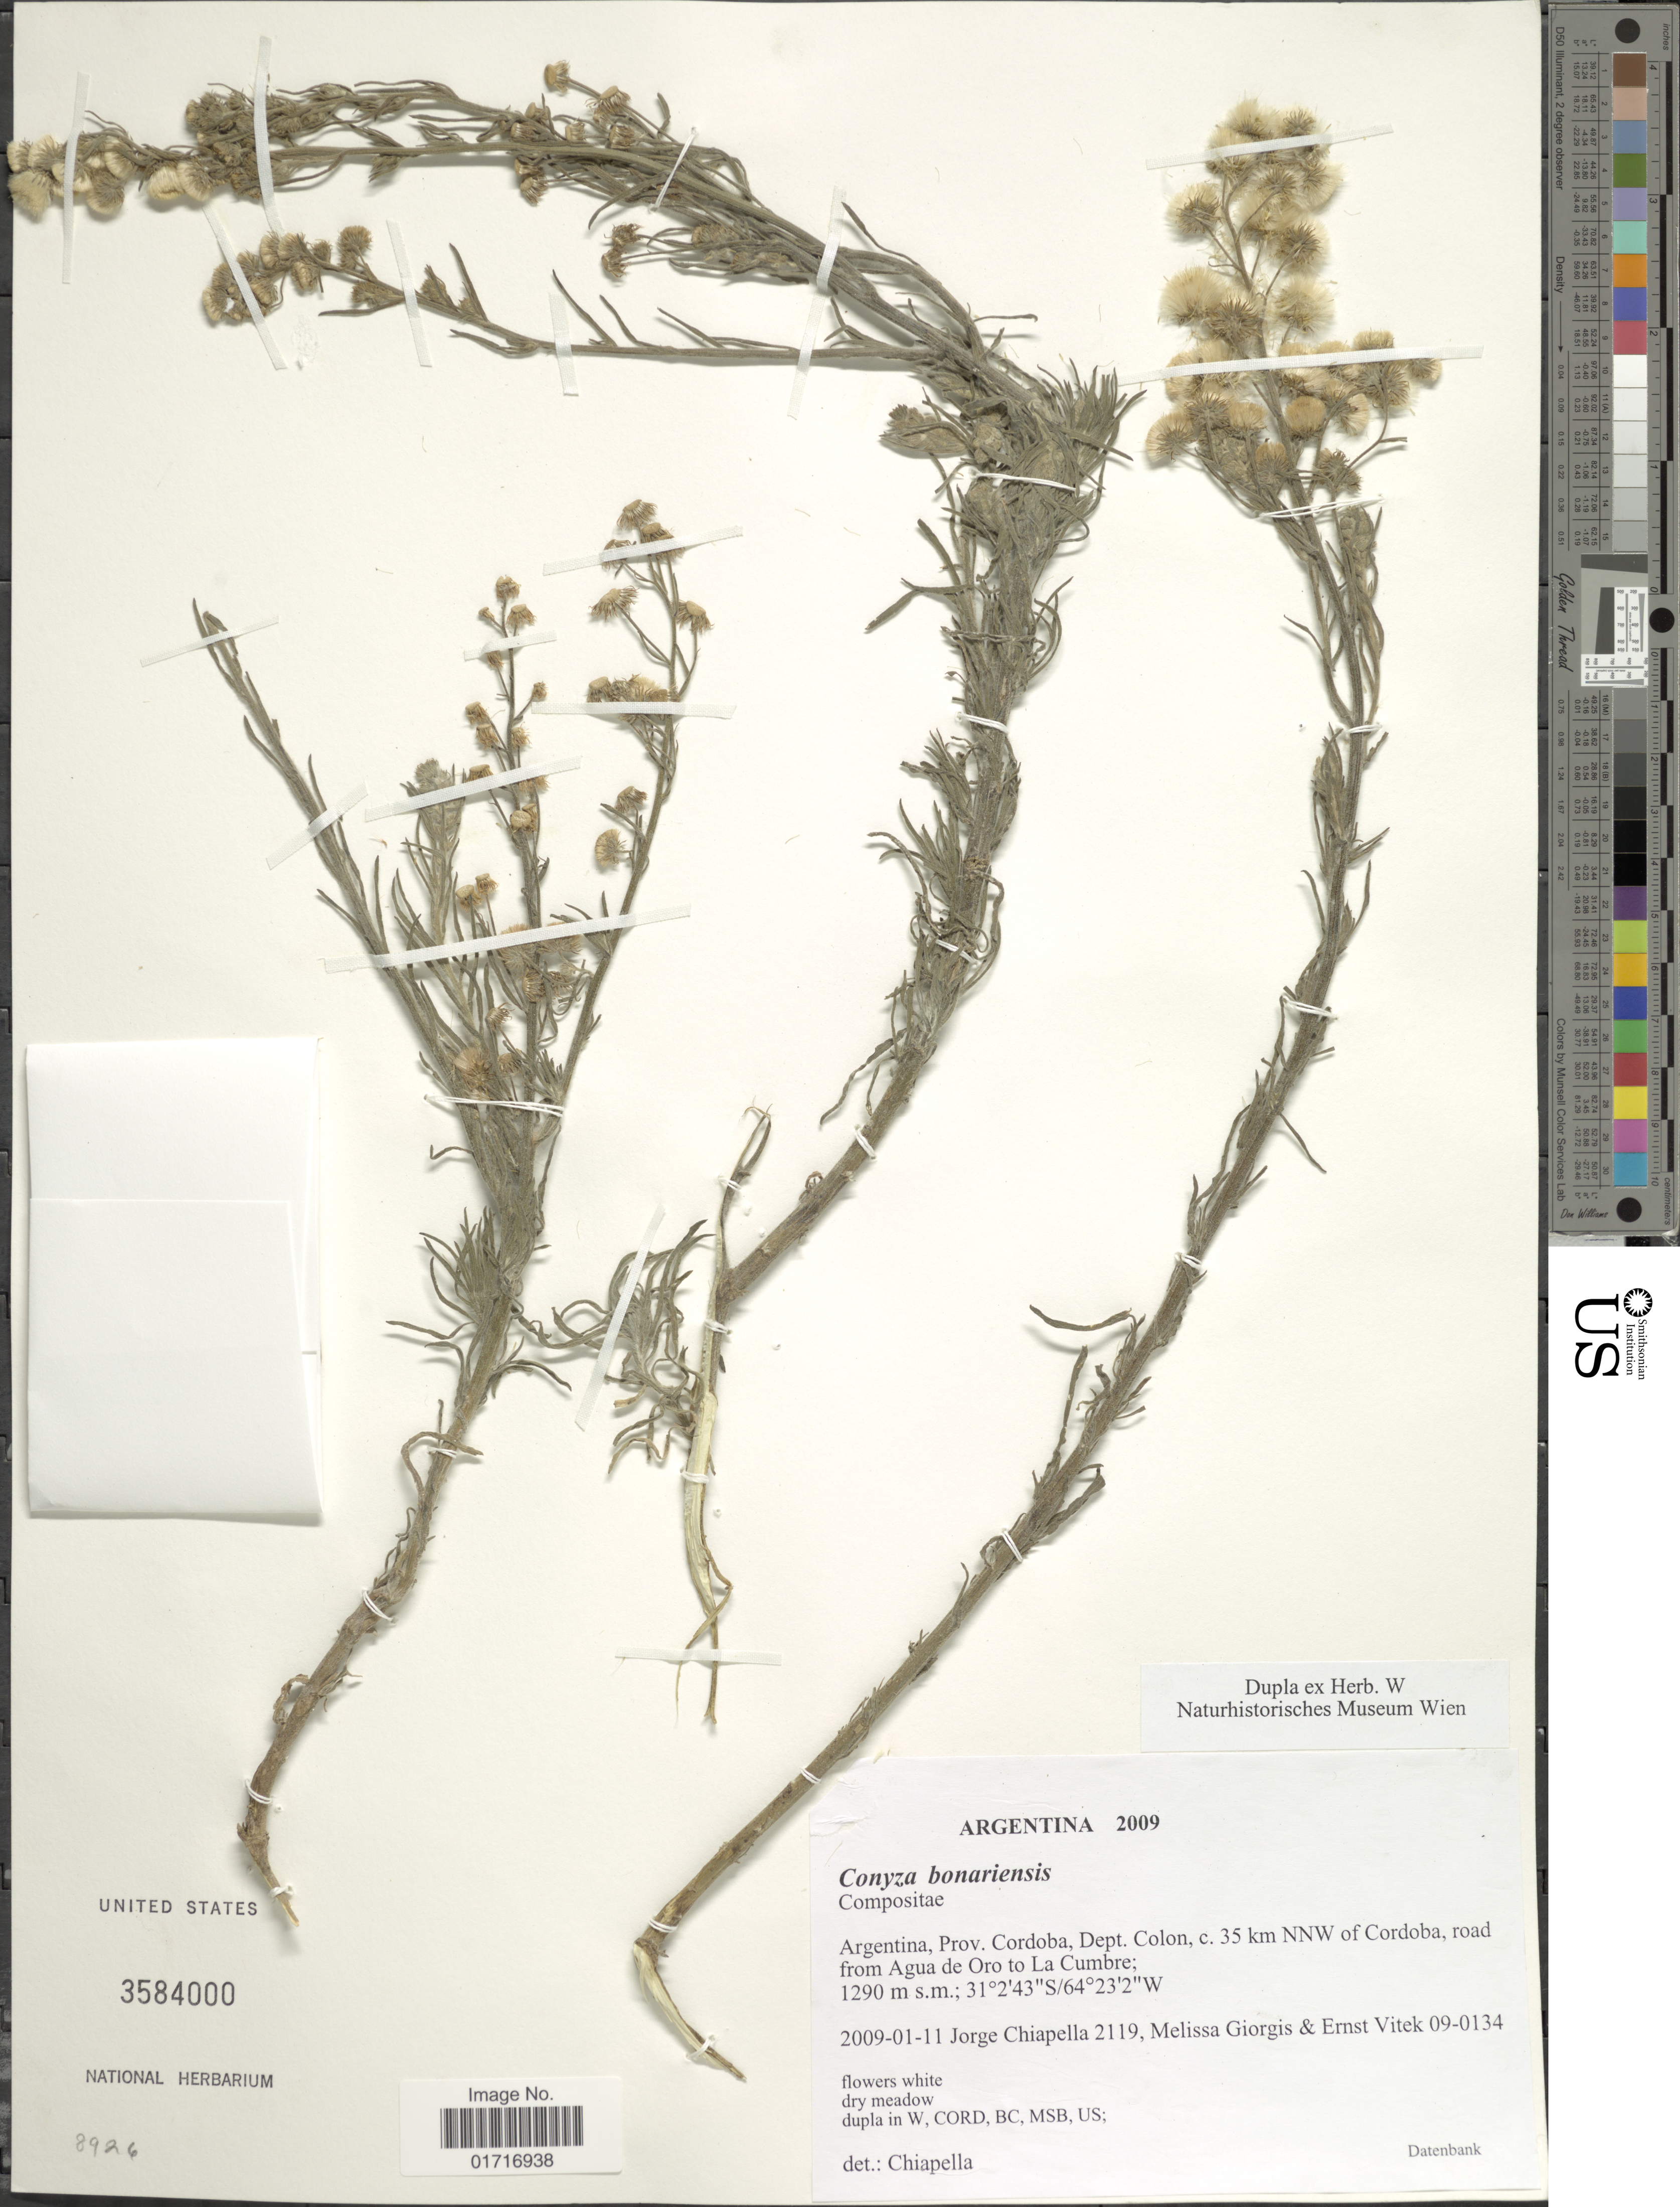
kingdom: Plantae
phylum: Tracheophyta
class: Magnoliopsida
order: Asterales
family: Asteraceae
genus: Conyza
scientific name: Conyza bonariensis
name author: (L.) Cronq.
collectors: J. Chiapella, M. Giorgis & E. Vitek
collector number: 2119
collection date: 2009-01-11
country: Argentina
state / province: Cordoba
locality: Argentina, Prov. Cordoba, Dept. Colon, c.35 km NNW of Cordoba, road from Agua de Oro to La Cumbre.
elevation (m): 1290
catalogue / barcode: US 3584000